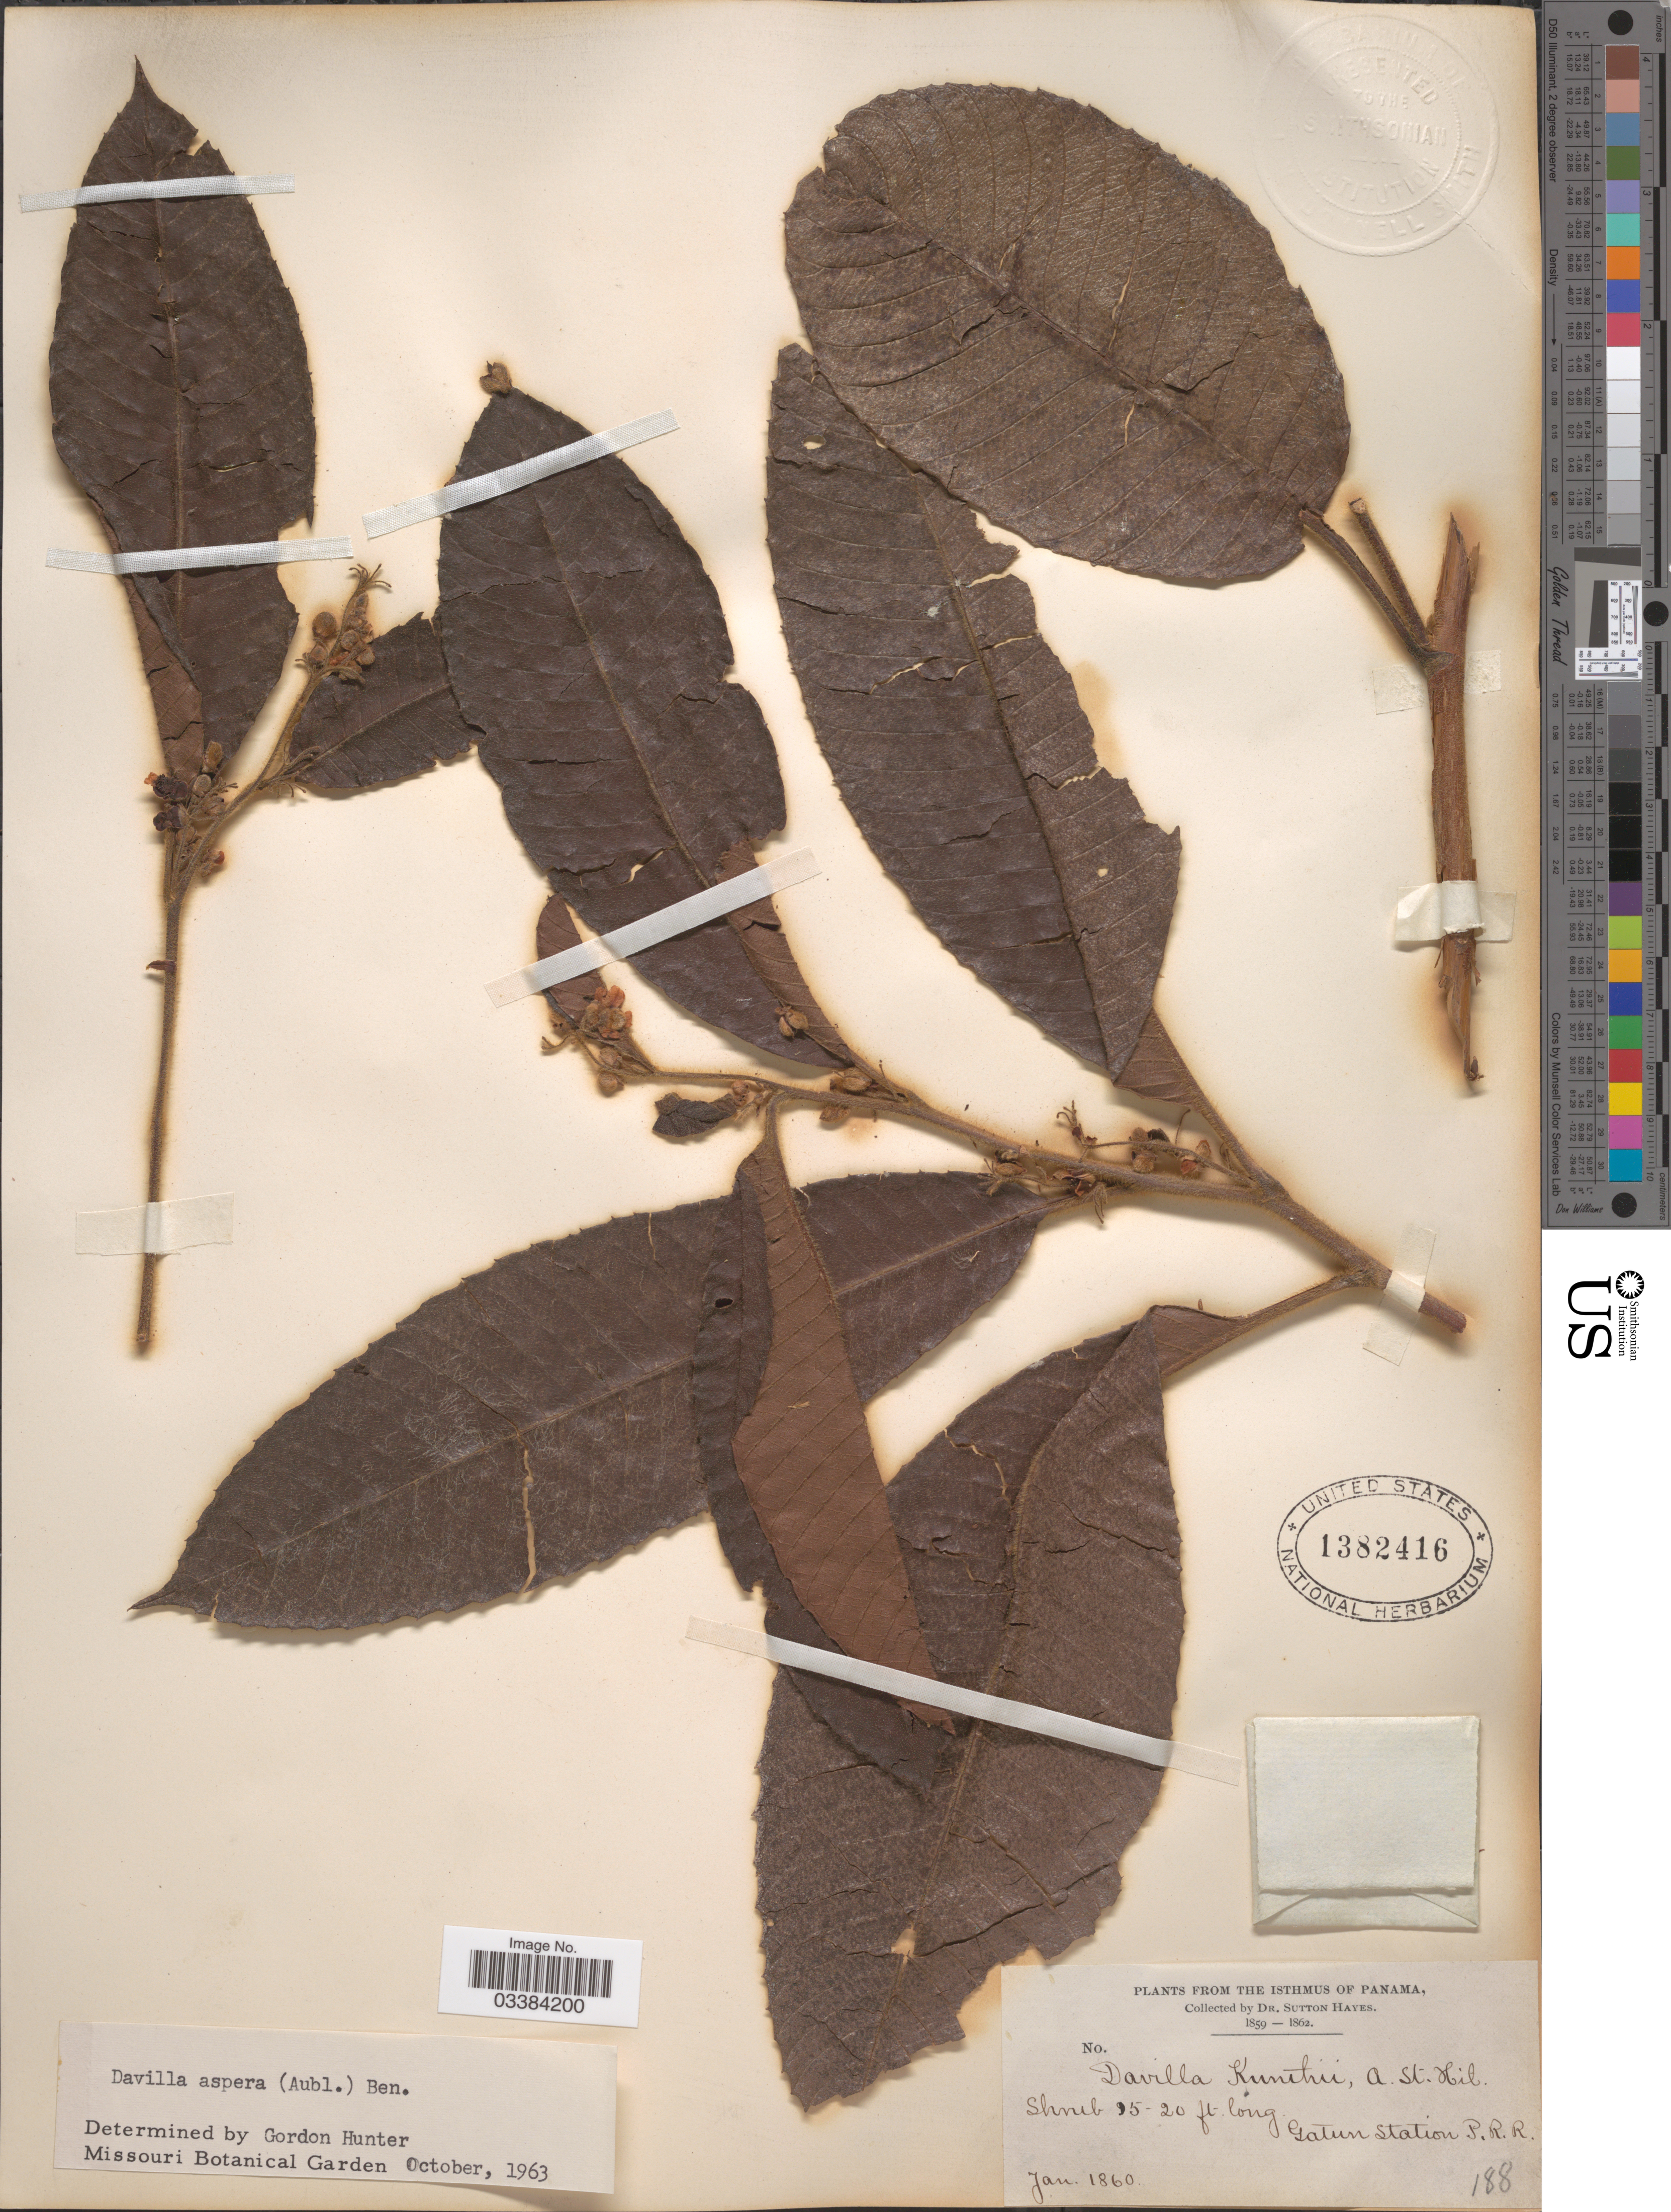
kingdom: Plantae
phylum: Tracheophyta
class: Magnoliopsida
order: Dilleniales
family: Dilleniaceae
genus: Davilla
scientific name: Davilla kunthii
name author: A. St.-Hil.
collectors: S. Hayes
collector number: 188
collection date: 1860-01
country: Panama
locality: The Isthmus of Panama. Gatun Station P.R.R.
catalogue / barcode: US 1382416